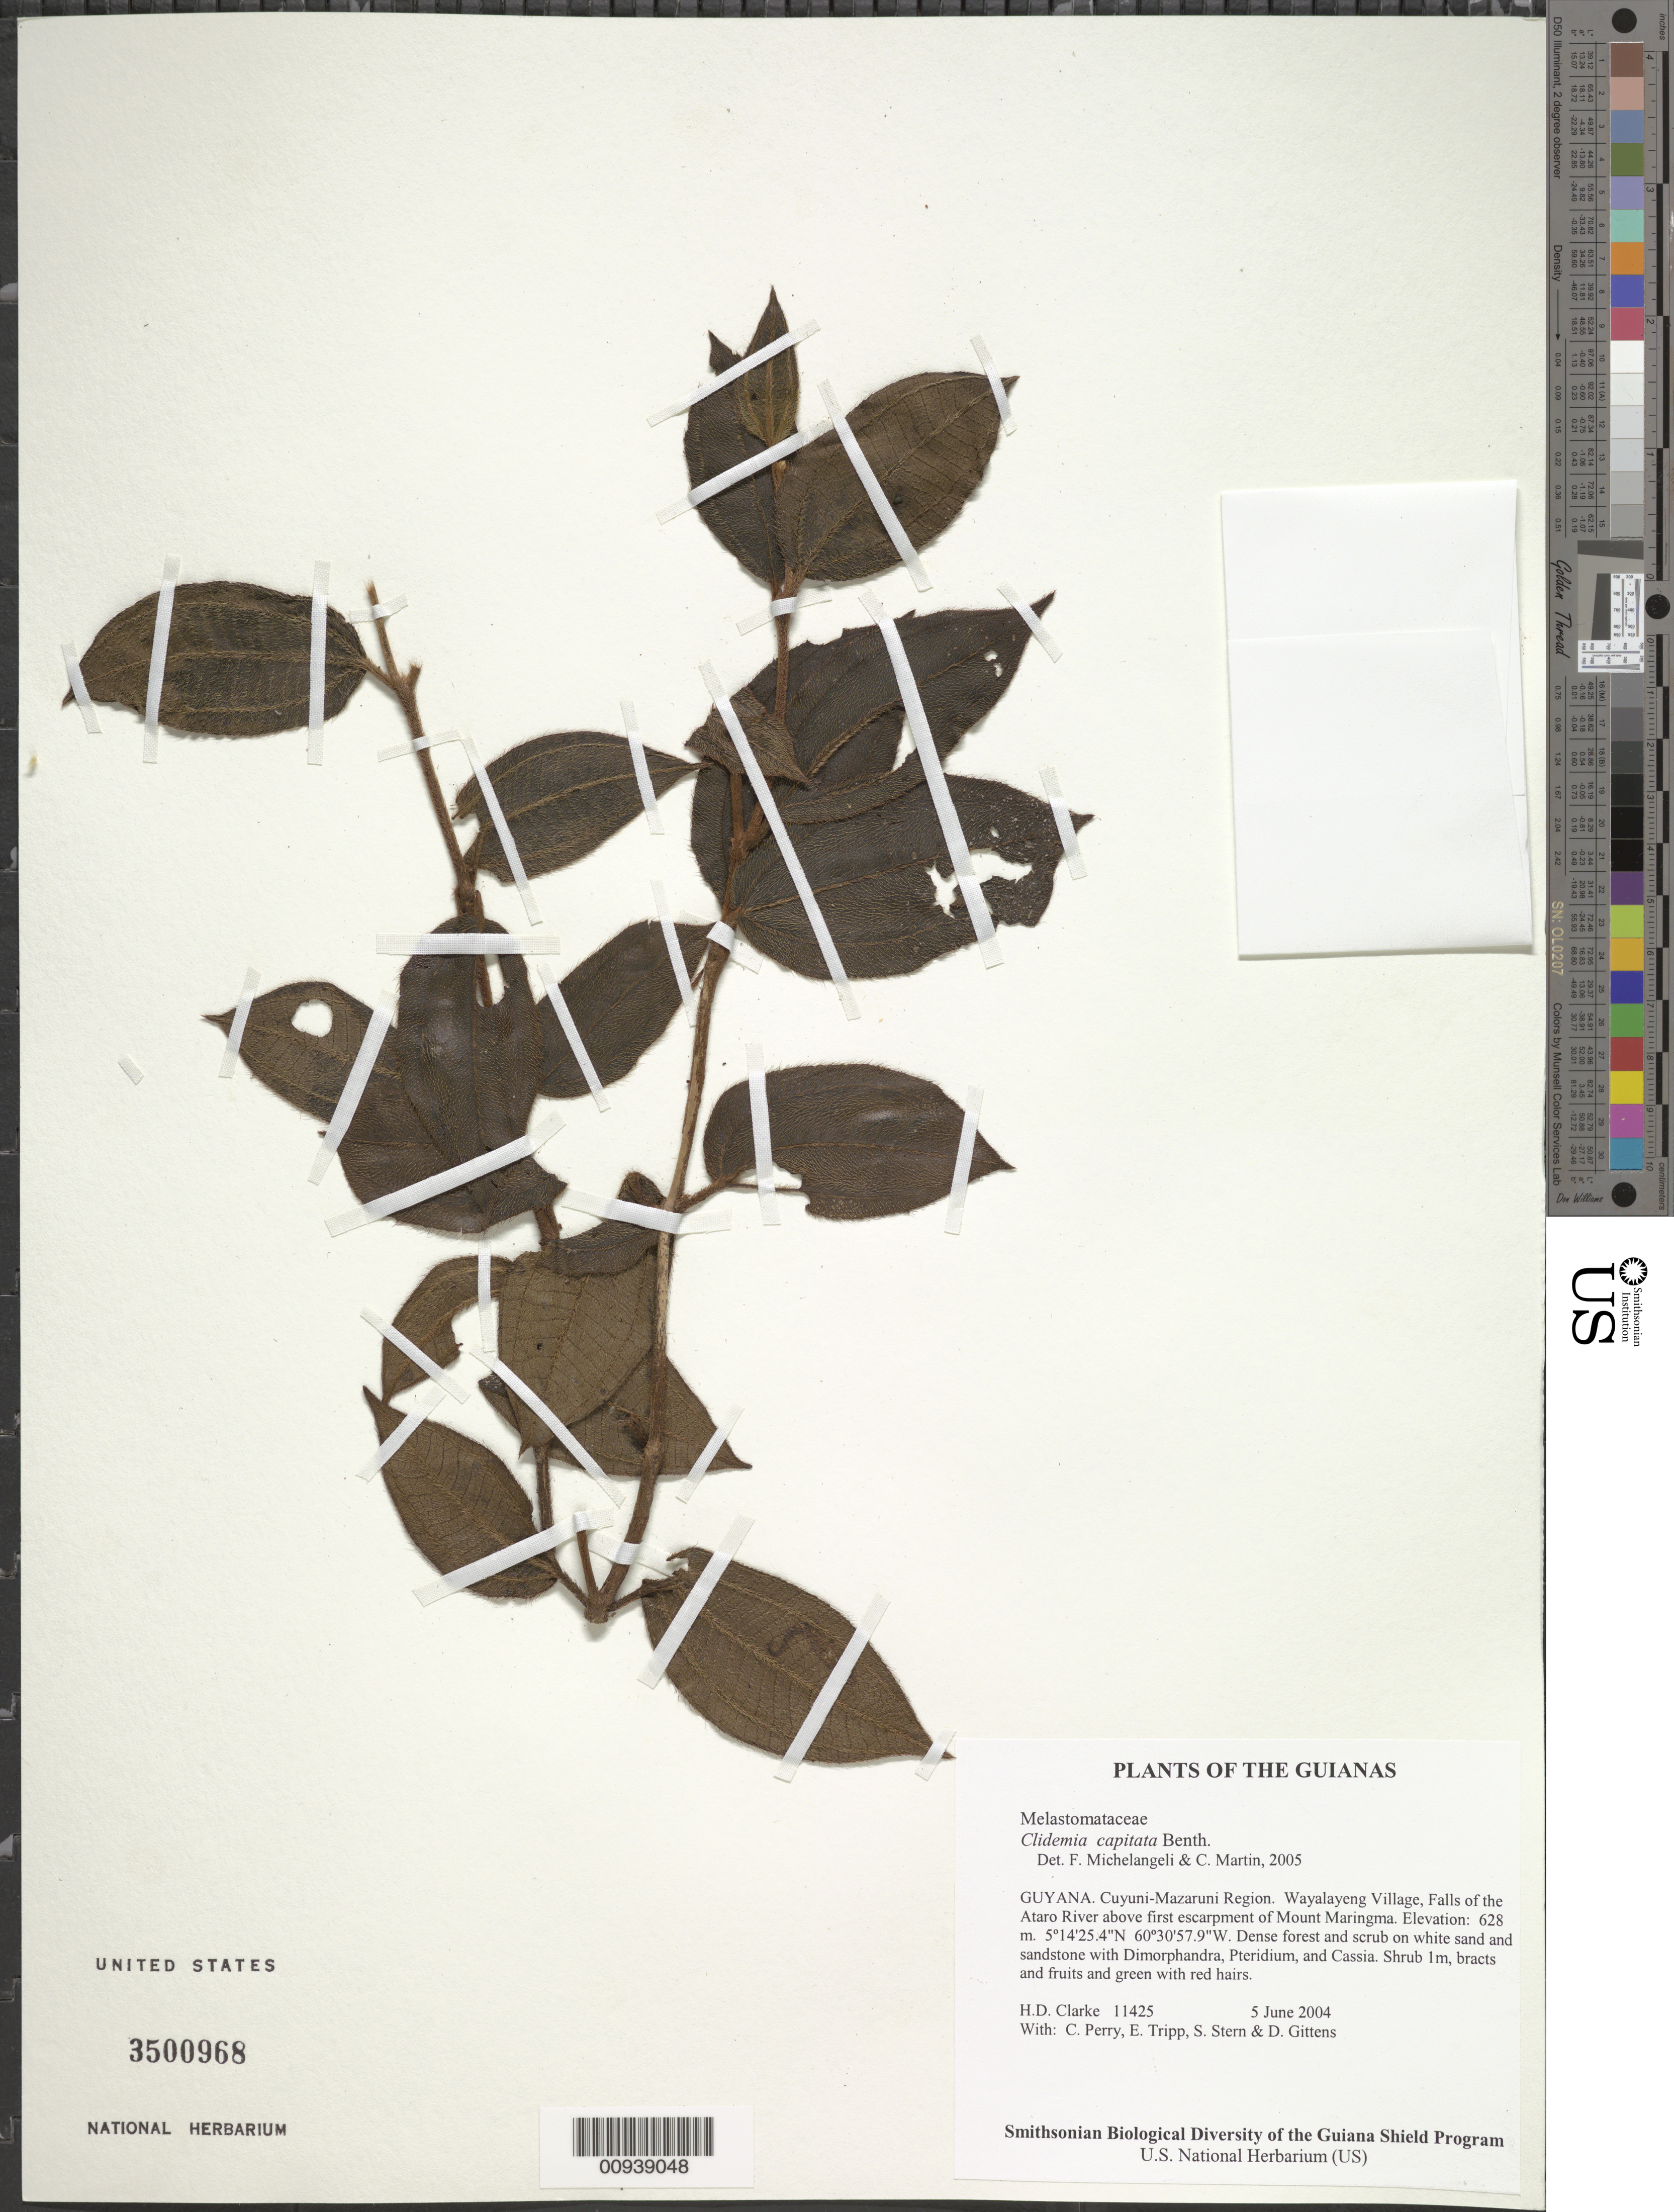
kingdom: Plantae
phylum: Tracheophyta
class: Magnoliopsida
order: Myrtales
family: Melastomataceae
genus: Clidemia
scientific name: Clidemia capitata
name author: Benth.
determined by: Michelangeli, F. A.; Martin, C.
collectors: H. D. Clarke, C. Perry, E. Tripp, S. R. Stern & D. Gittens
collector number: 11425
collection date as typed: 5 June 2004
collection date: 2004-06-05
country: Guyana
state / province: Cuyuni-Mazaruni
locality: Wayalayeng Village, Falls of the Ataro River above first escarpment of Mount Maringma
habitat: Dense forest and scrub on white sand and sandstone with Dimorphandra, Pteridium, and Cassia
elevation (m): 628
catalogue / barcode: US 3500968